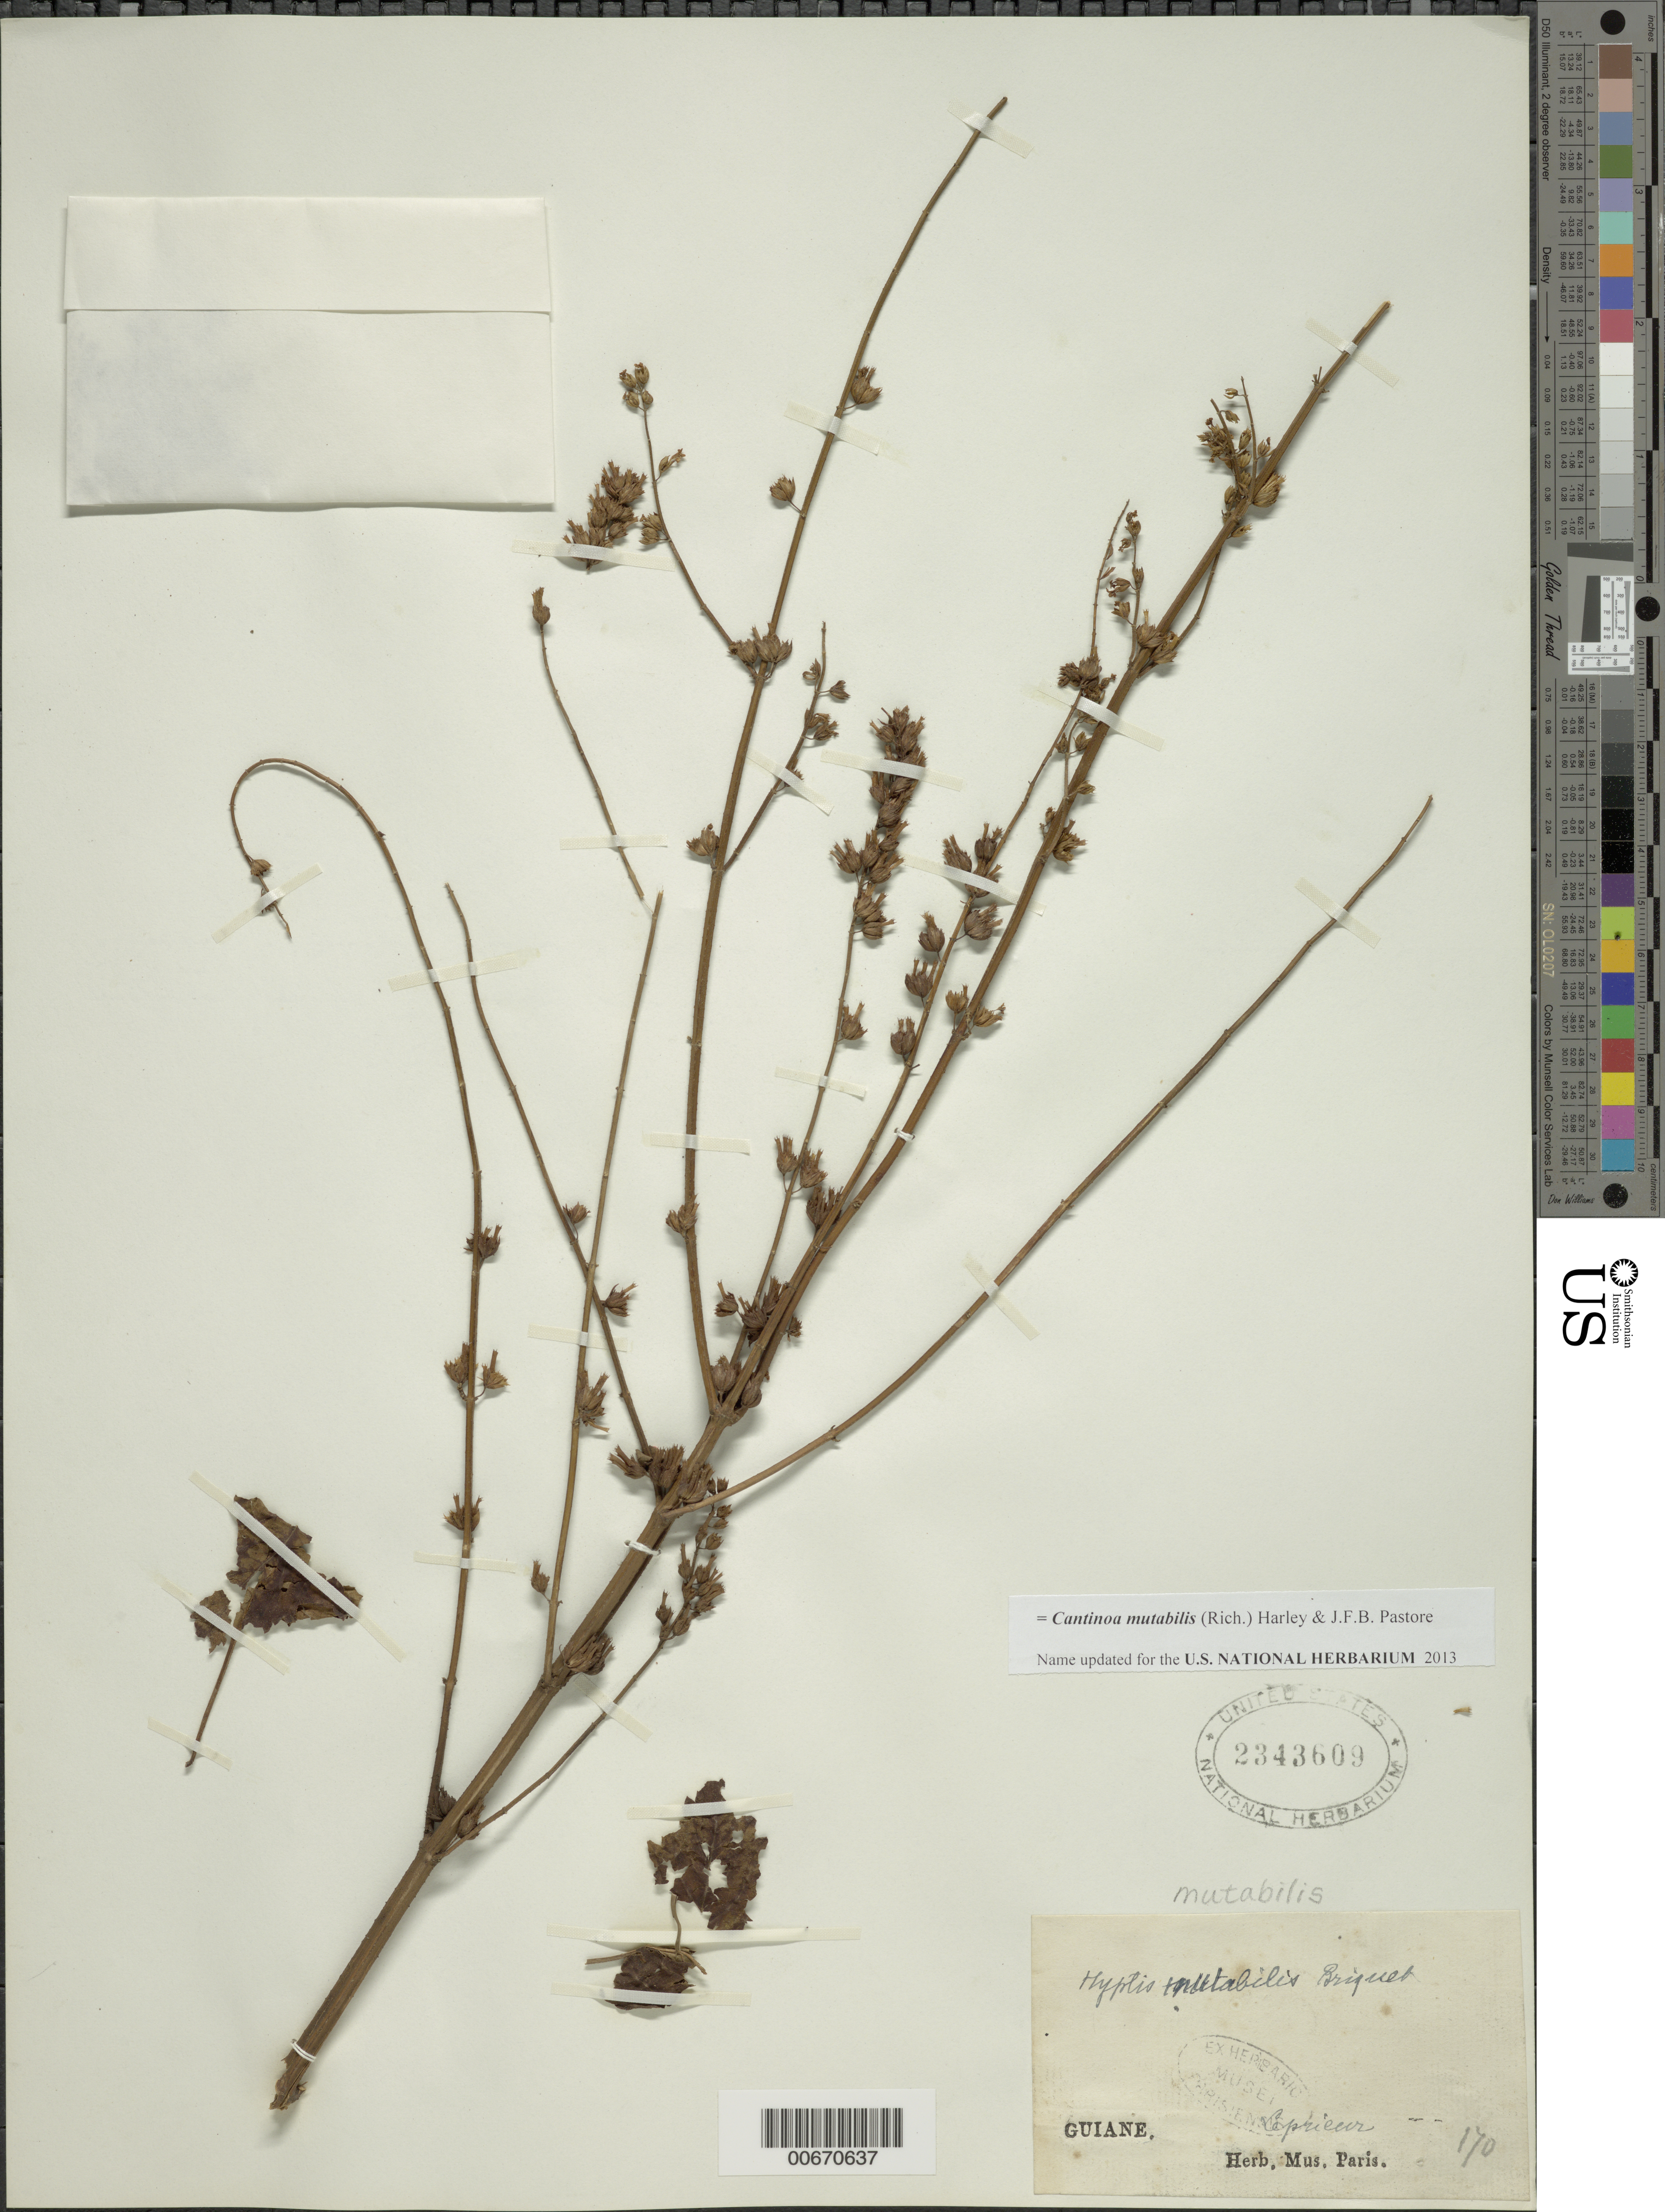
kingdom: Plantae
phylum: Tracheophyta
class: Magnoliopsida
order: Lamiales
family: Lamiaceae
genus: Hyptis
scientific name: Hyptis mutabilis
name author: (Rich.) Briq.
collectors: F. M. R. Leprieur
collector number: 170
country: French Guiana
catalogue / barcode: US 2343609